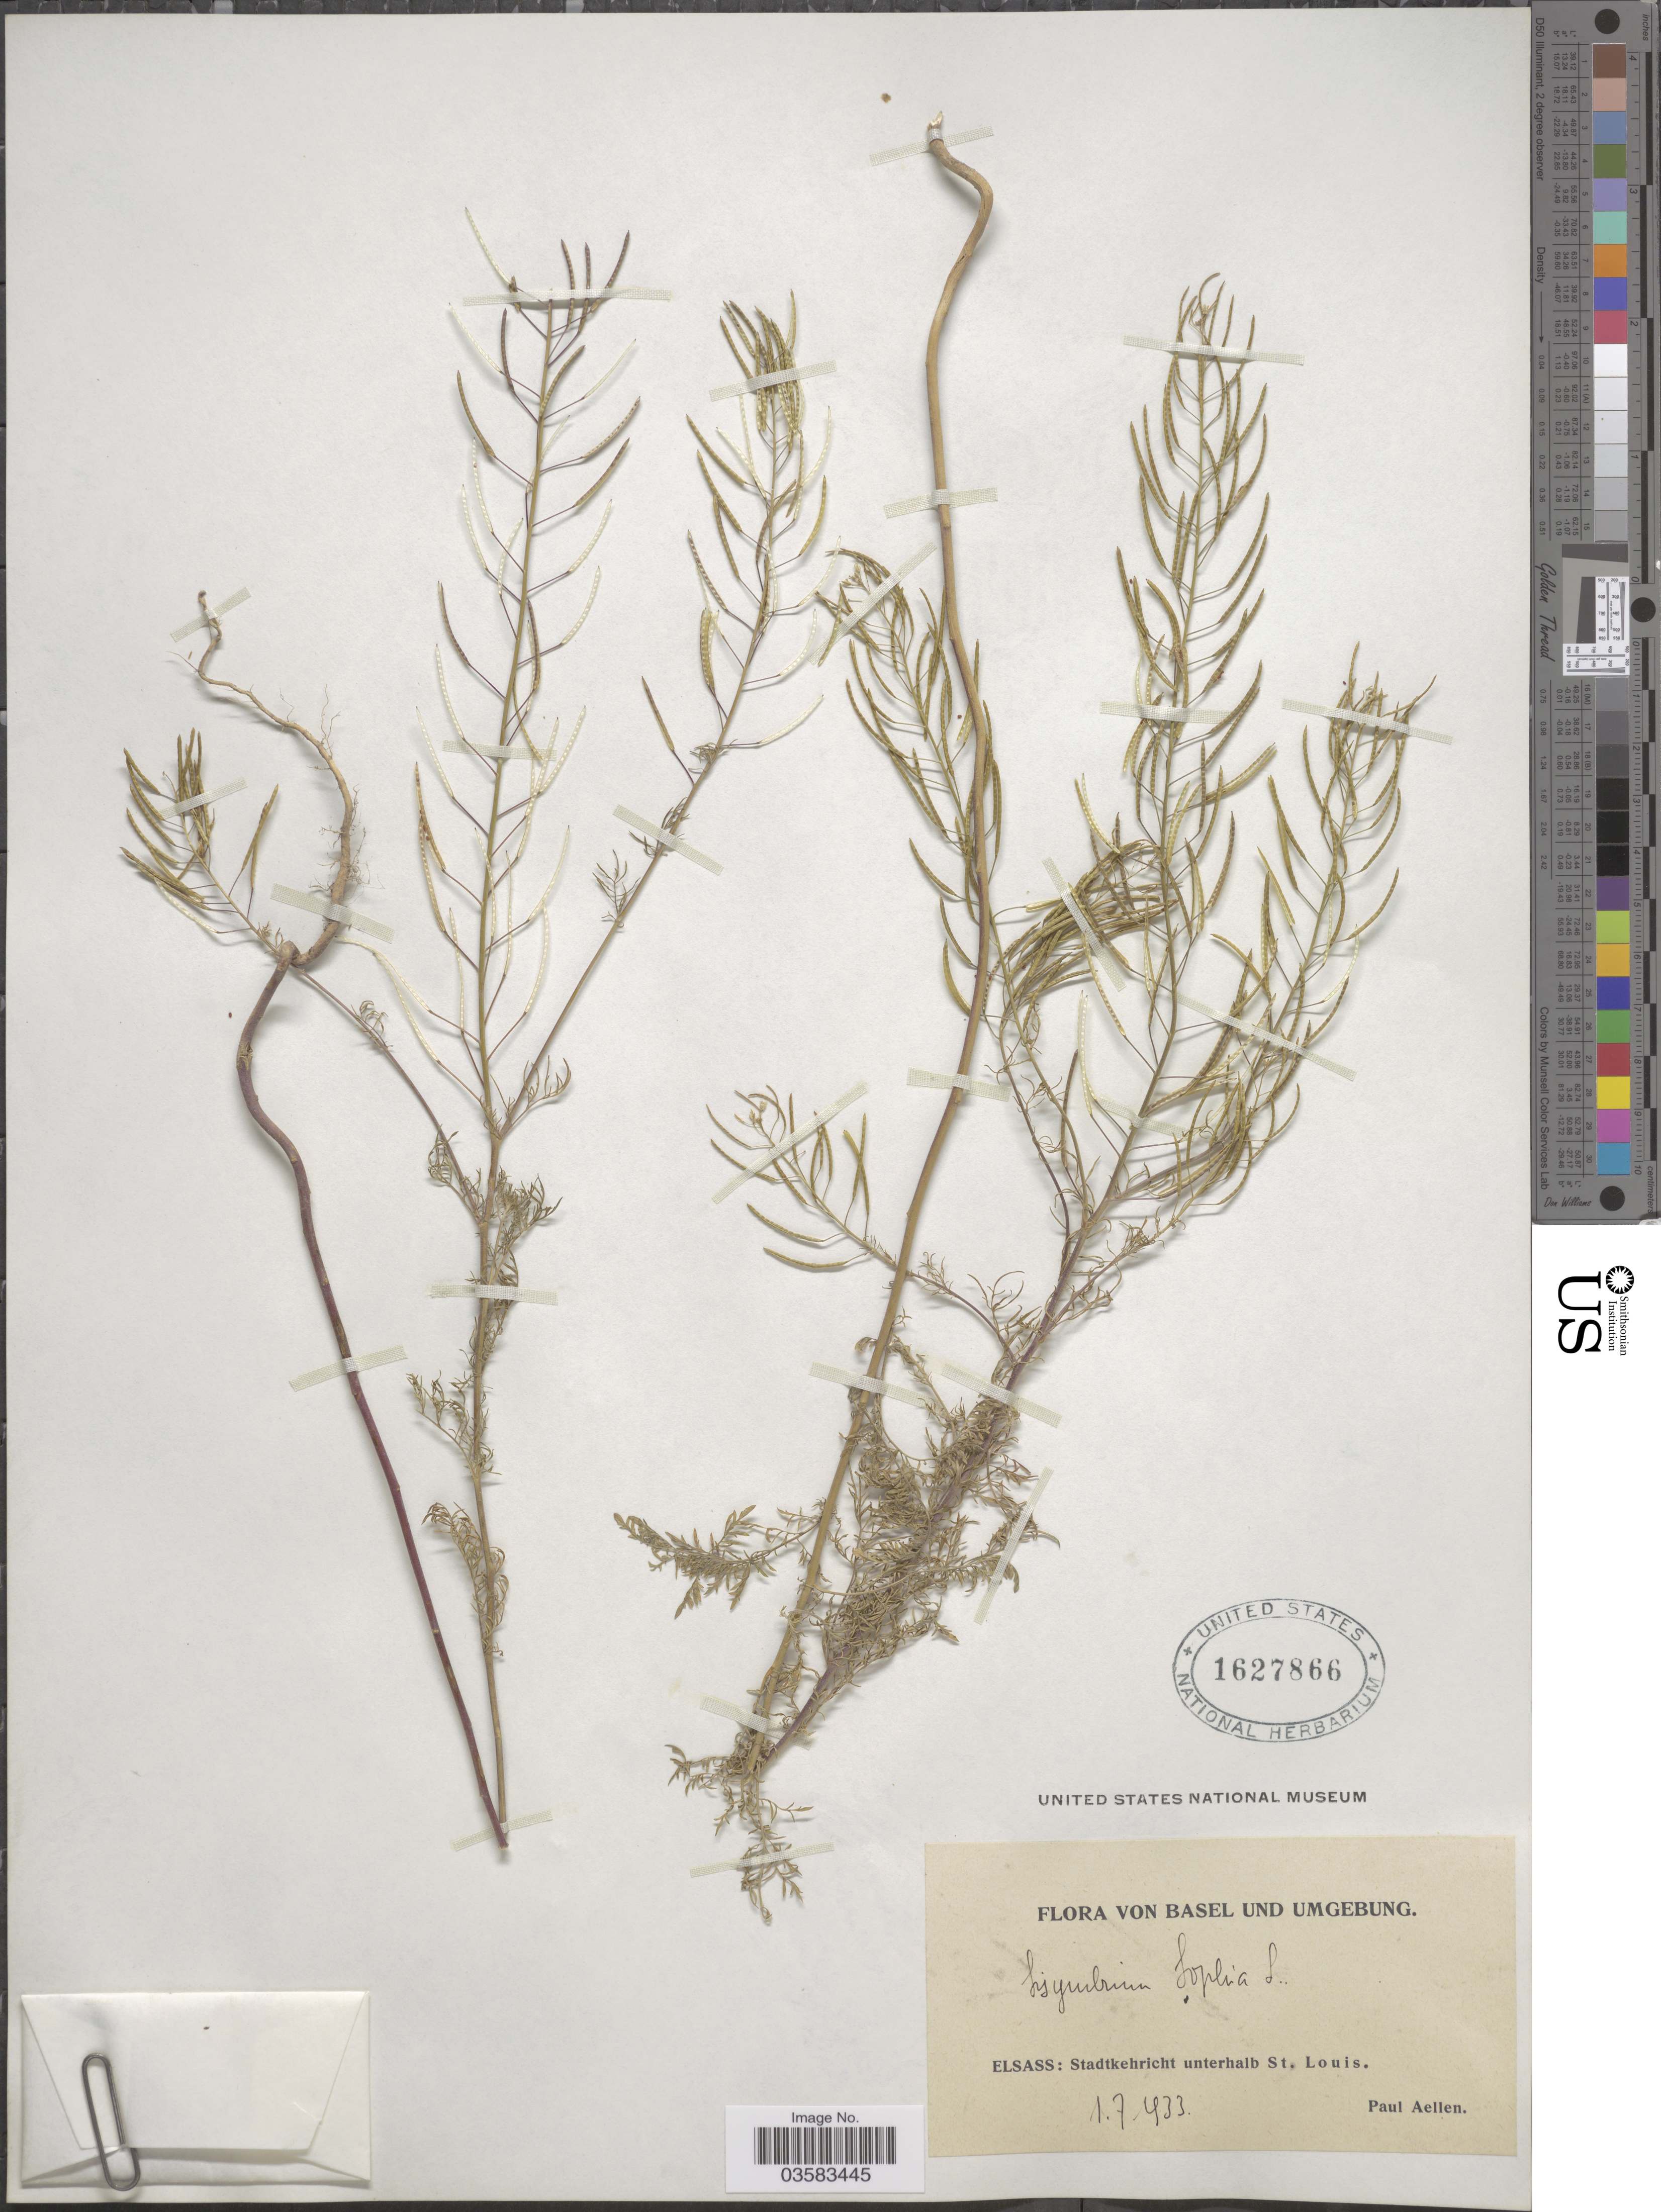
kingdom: Plantae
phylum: Tracheophyta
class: Magnoliopsida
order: Brassicales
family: Brassicaceae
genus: Sisymbrium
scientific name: Sisymbrium sophia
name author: L.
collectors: P. Aellen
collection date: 1933-07-01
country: Switzerland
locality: Basel und Umgebung. Elsass: Stadtkehricht unterhalb St. Louis.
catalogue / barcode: US 1627866